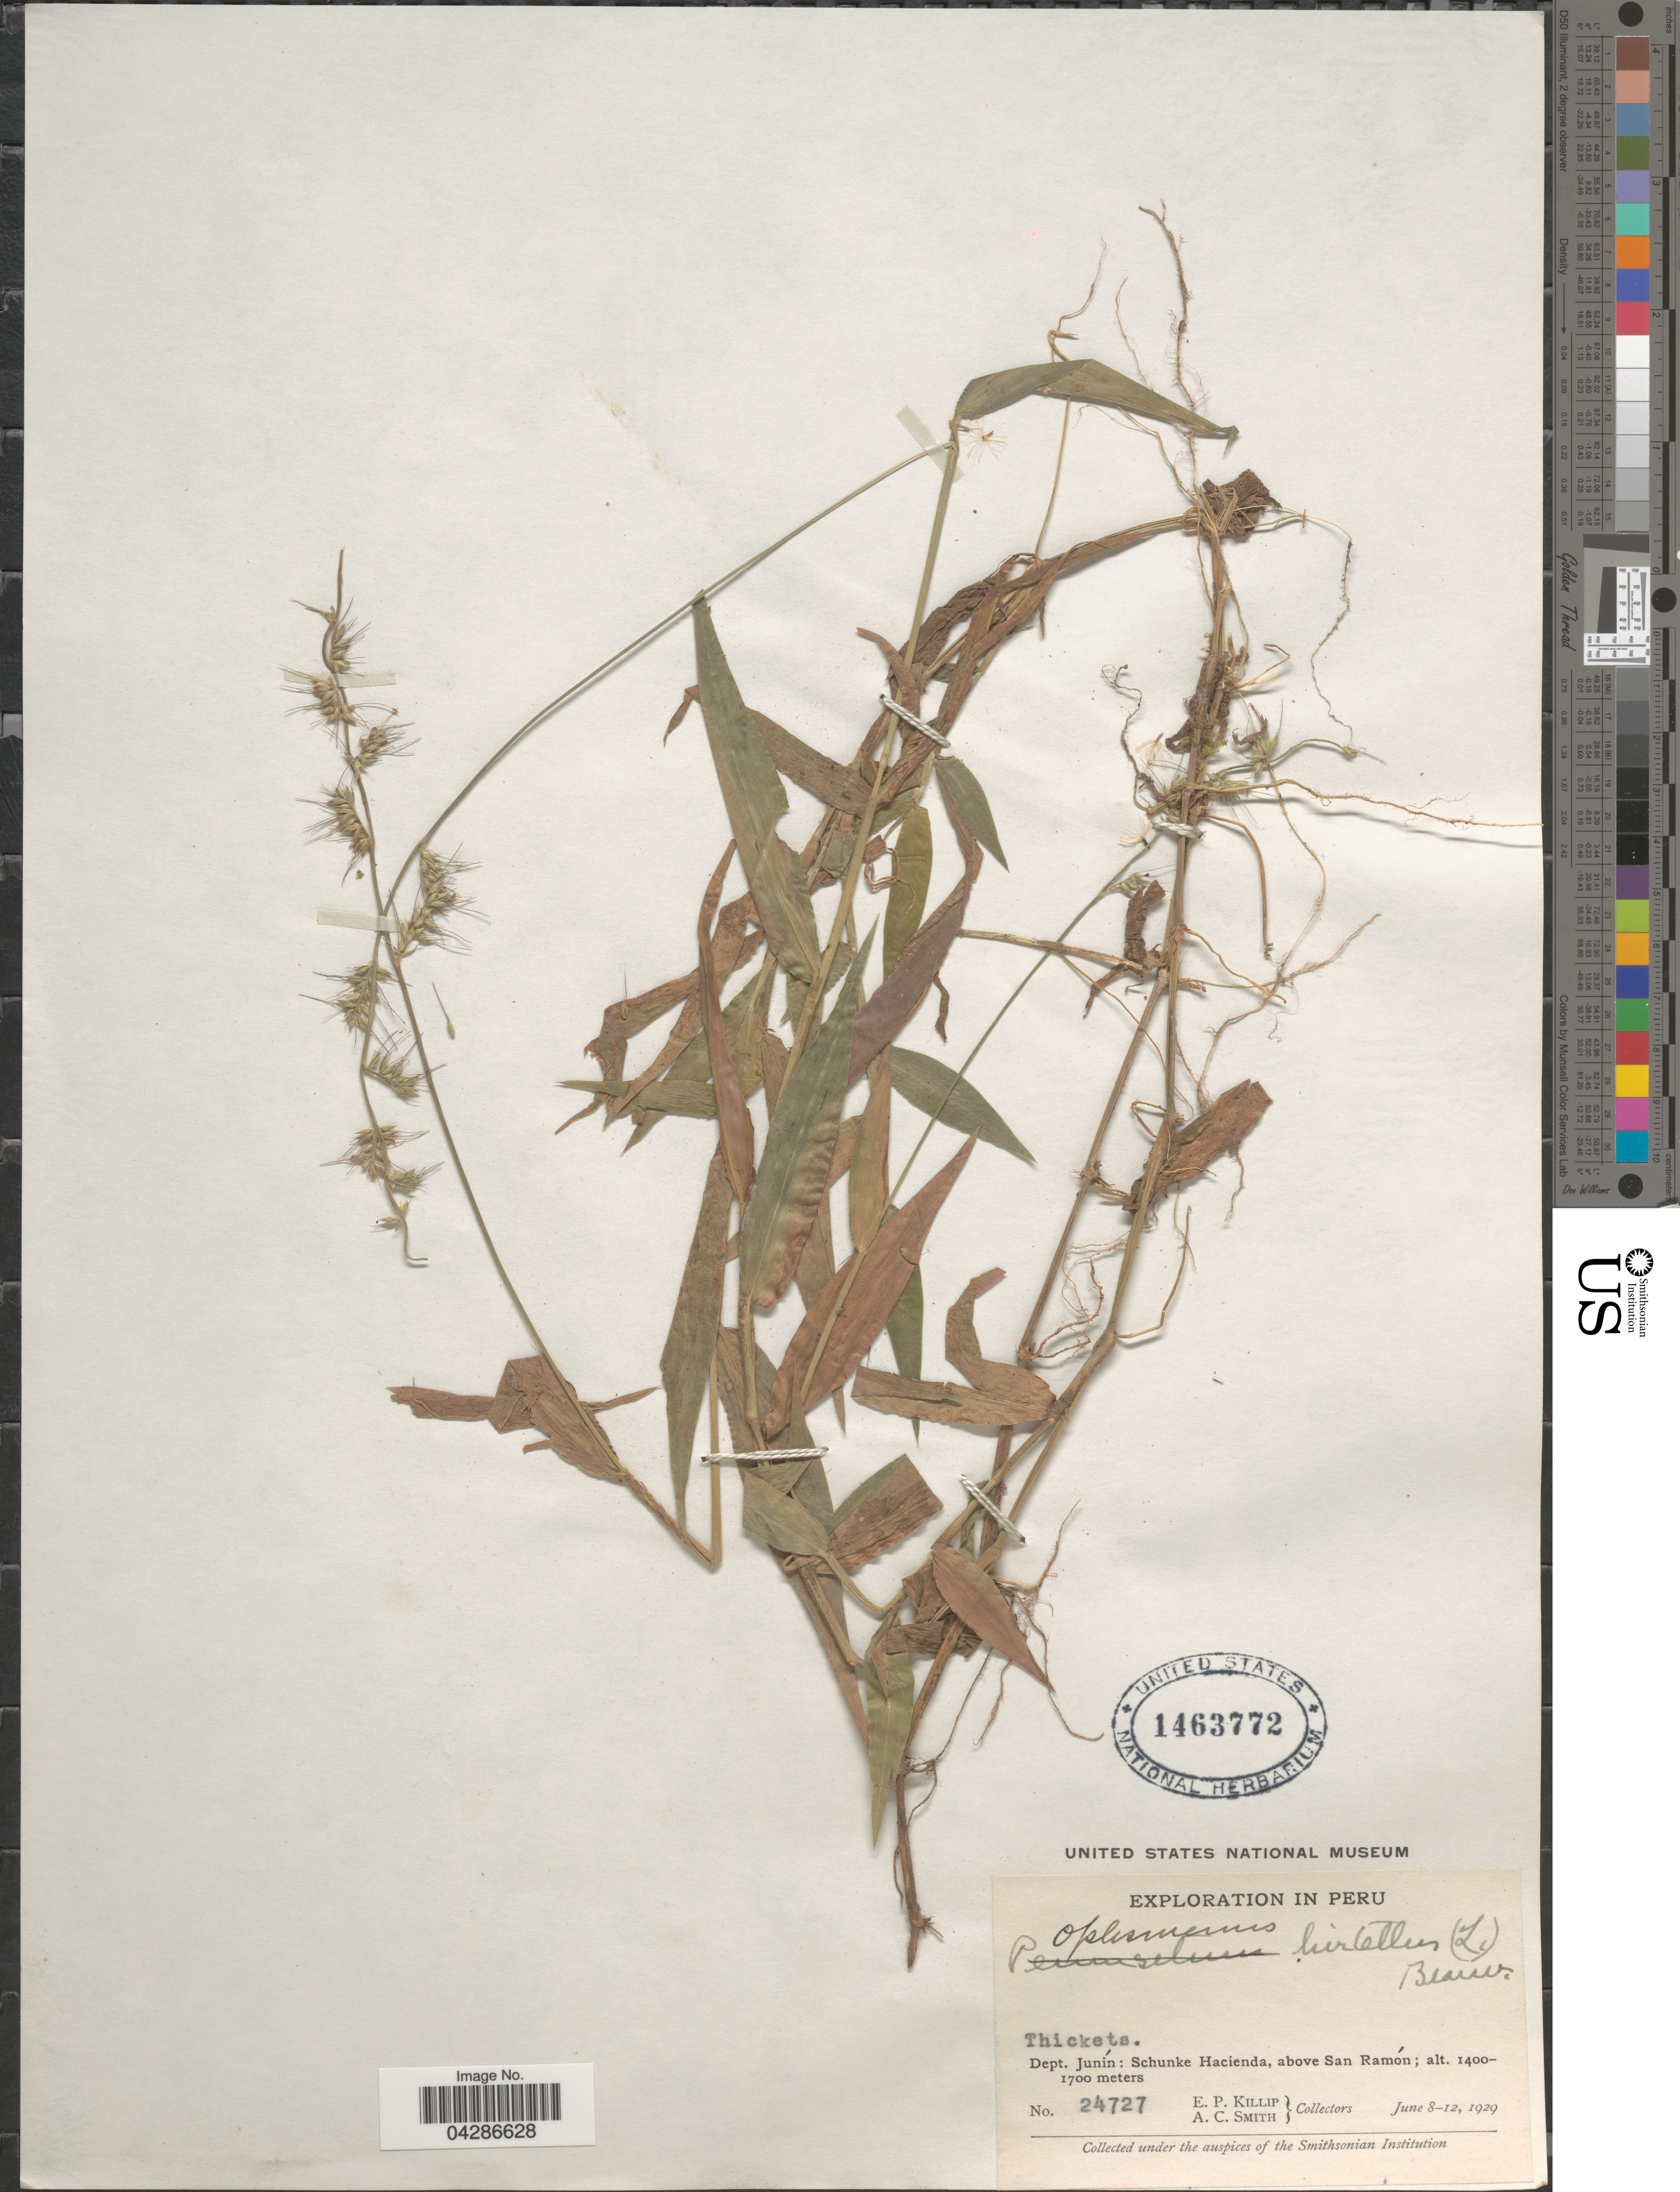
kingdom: Plantae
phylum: Tracheophyta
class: Liliopsida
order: Poales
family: Poaceae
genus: Oplismenus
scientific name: Oplismenus hirtellus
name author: (L.) P. Beauv.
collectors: E. P. Killip & A. C. Smith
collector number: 24727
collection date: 1929-06-08/1929-06-12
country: Peru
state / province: Junín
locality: Exploration in Peru. Dept. Junín: Schunke Hacienda, above San Ramón.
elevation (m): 1400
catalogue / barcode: US 1463772